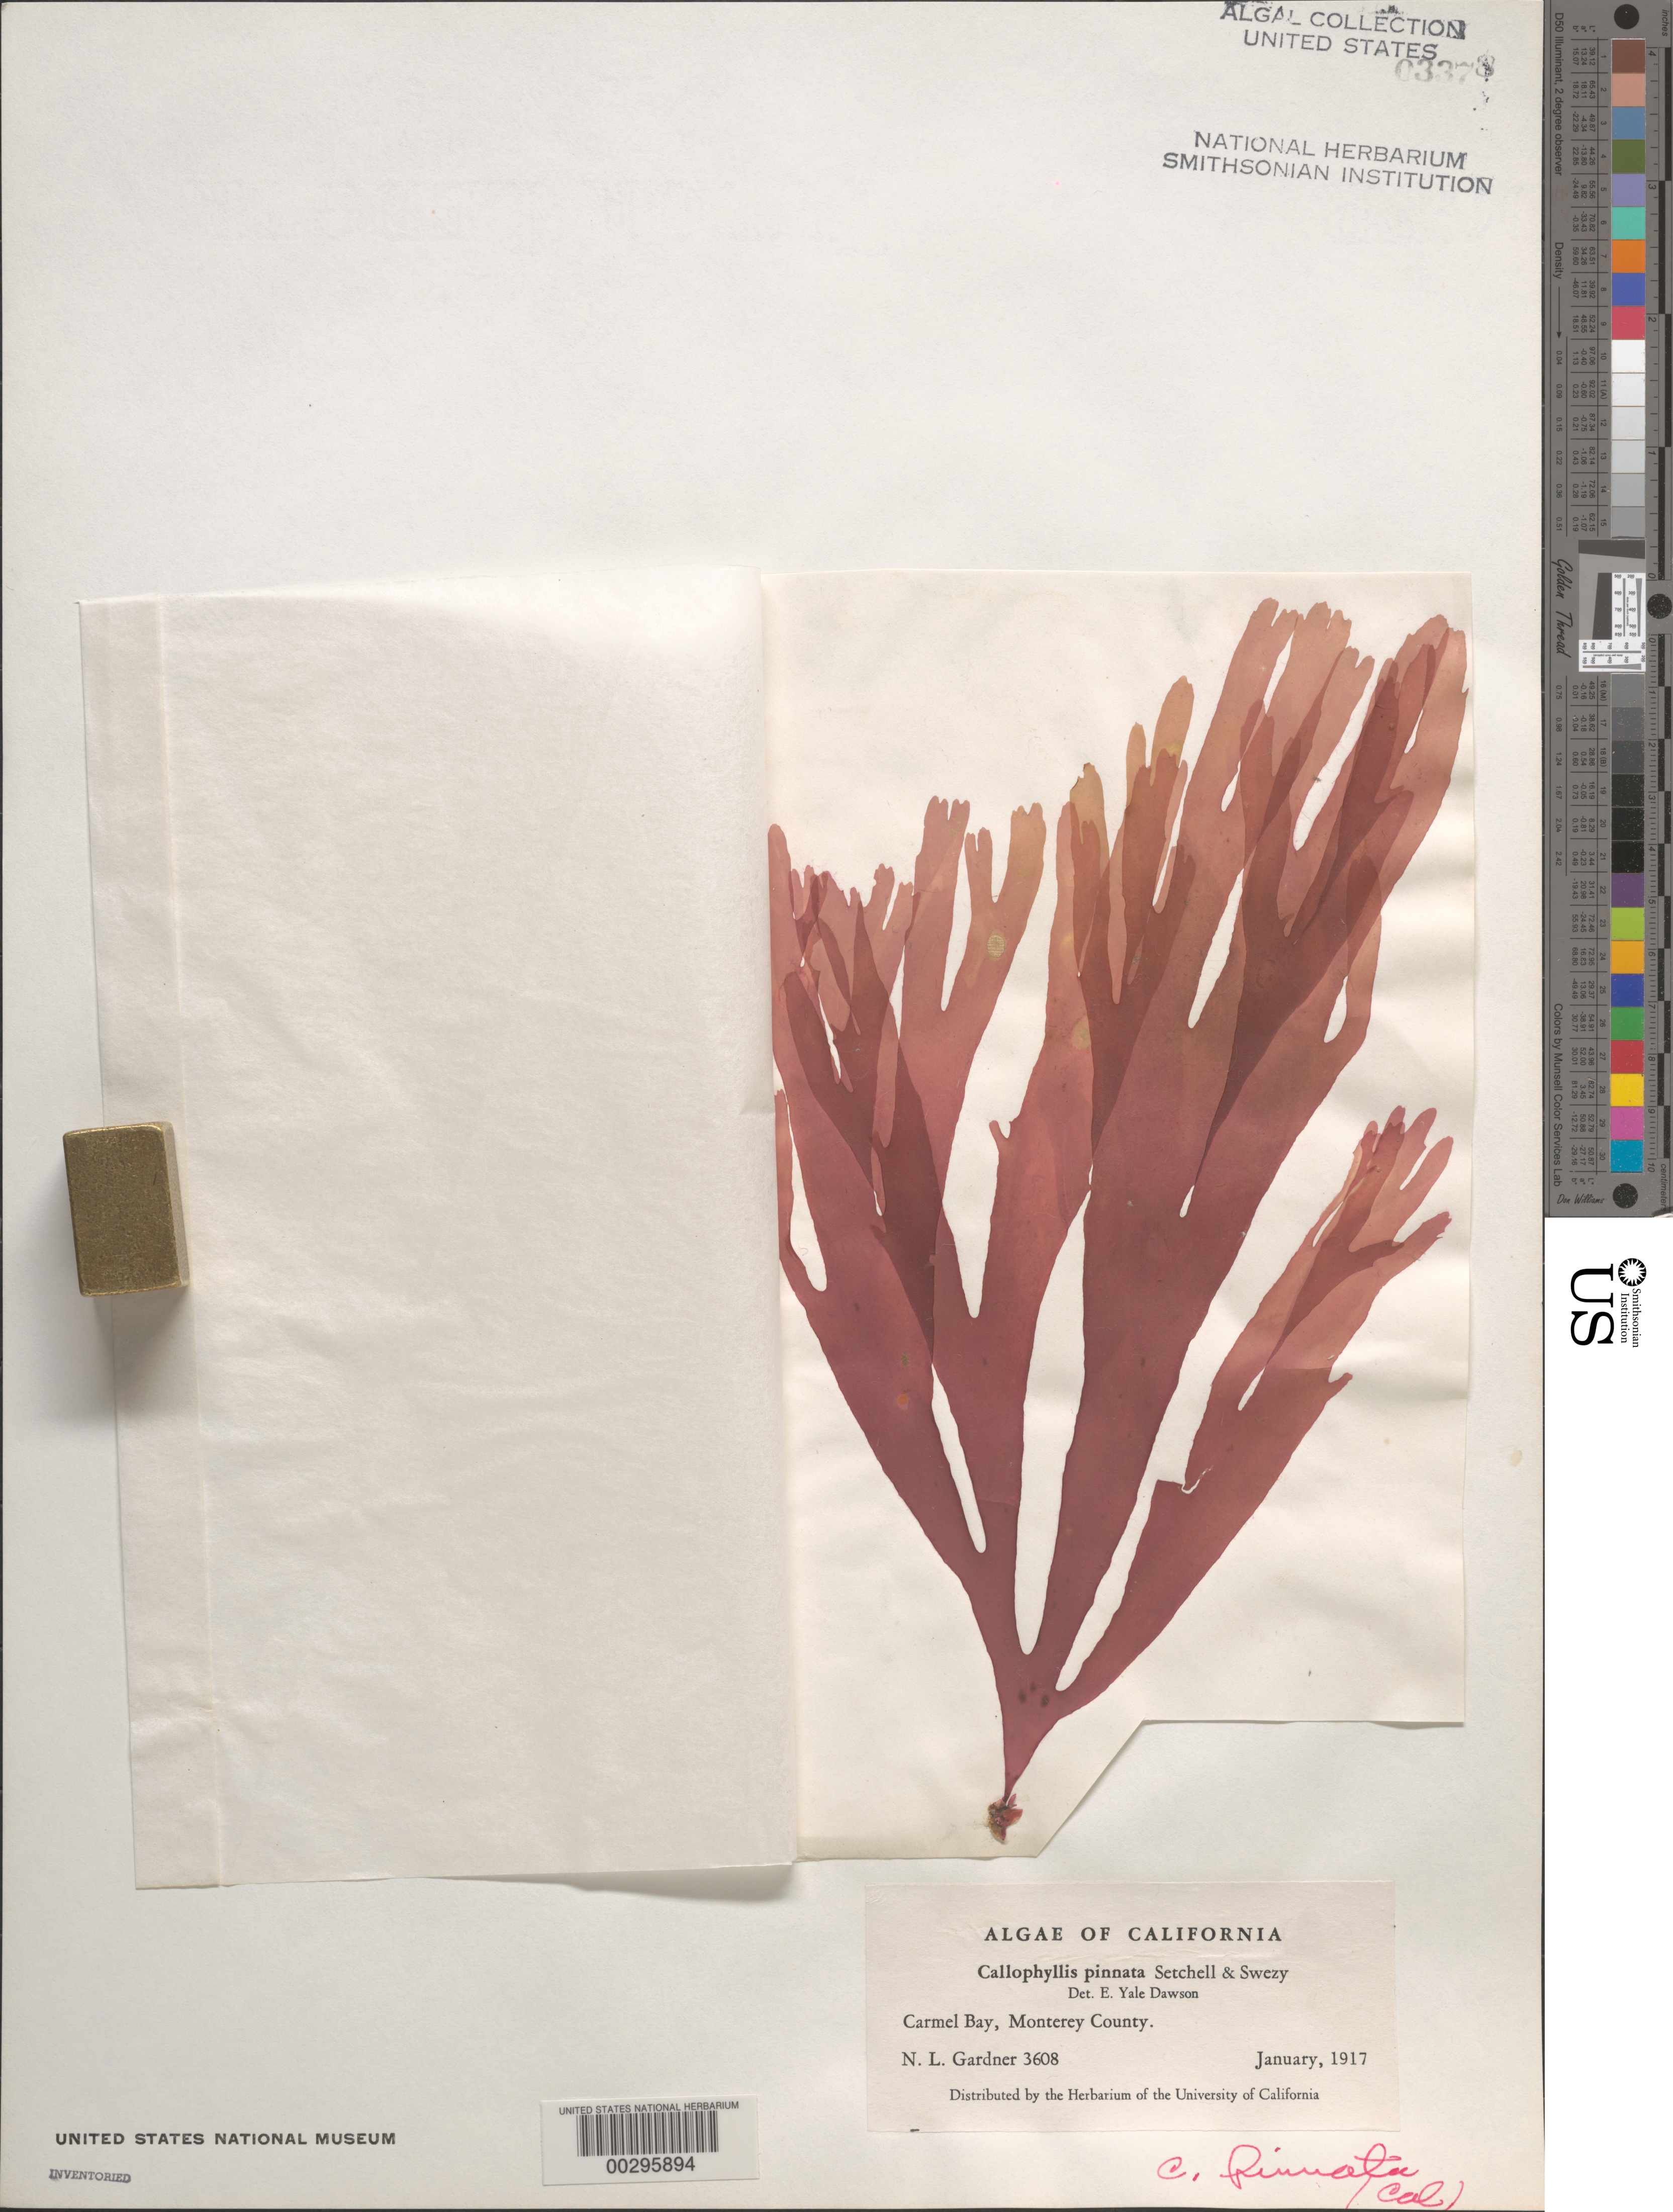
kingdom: Plantae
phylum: Rhodophyta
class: Florideophyceae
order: Gigartinales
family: Kallymeniaceae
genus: Callophyllis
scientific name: Callophyllis pinnata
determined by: Dawson, E. Y.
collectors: N. Gardner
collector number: NLG 3608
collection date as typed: Jan 1917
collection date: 1917-01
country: United States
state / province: California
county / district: Monterey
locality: Carmel Bay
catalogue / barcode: US 3378